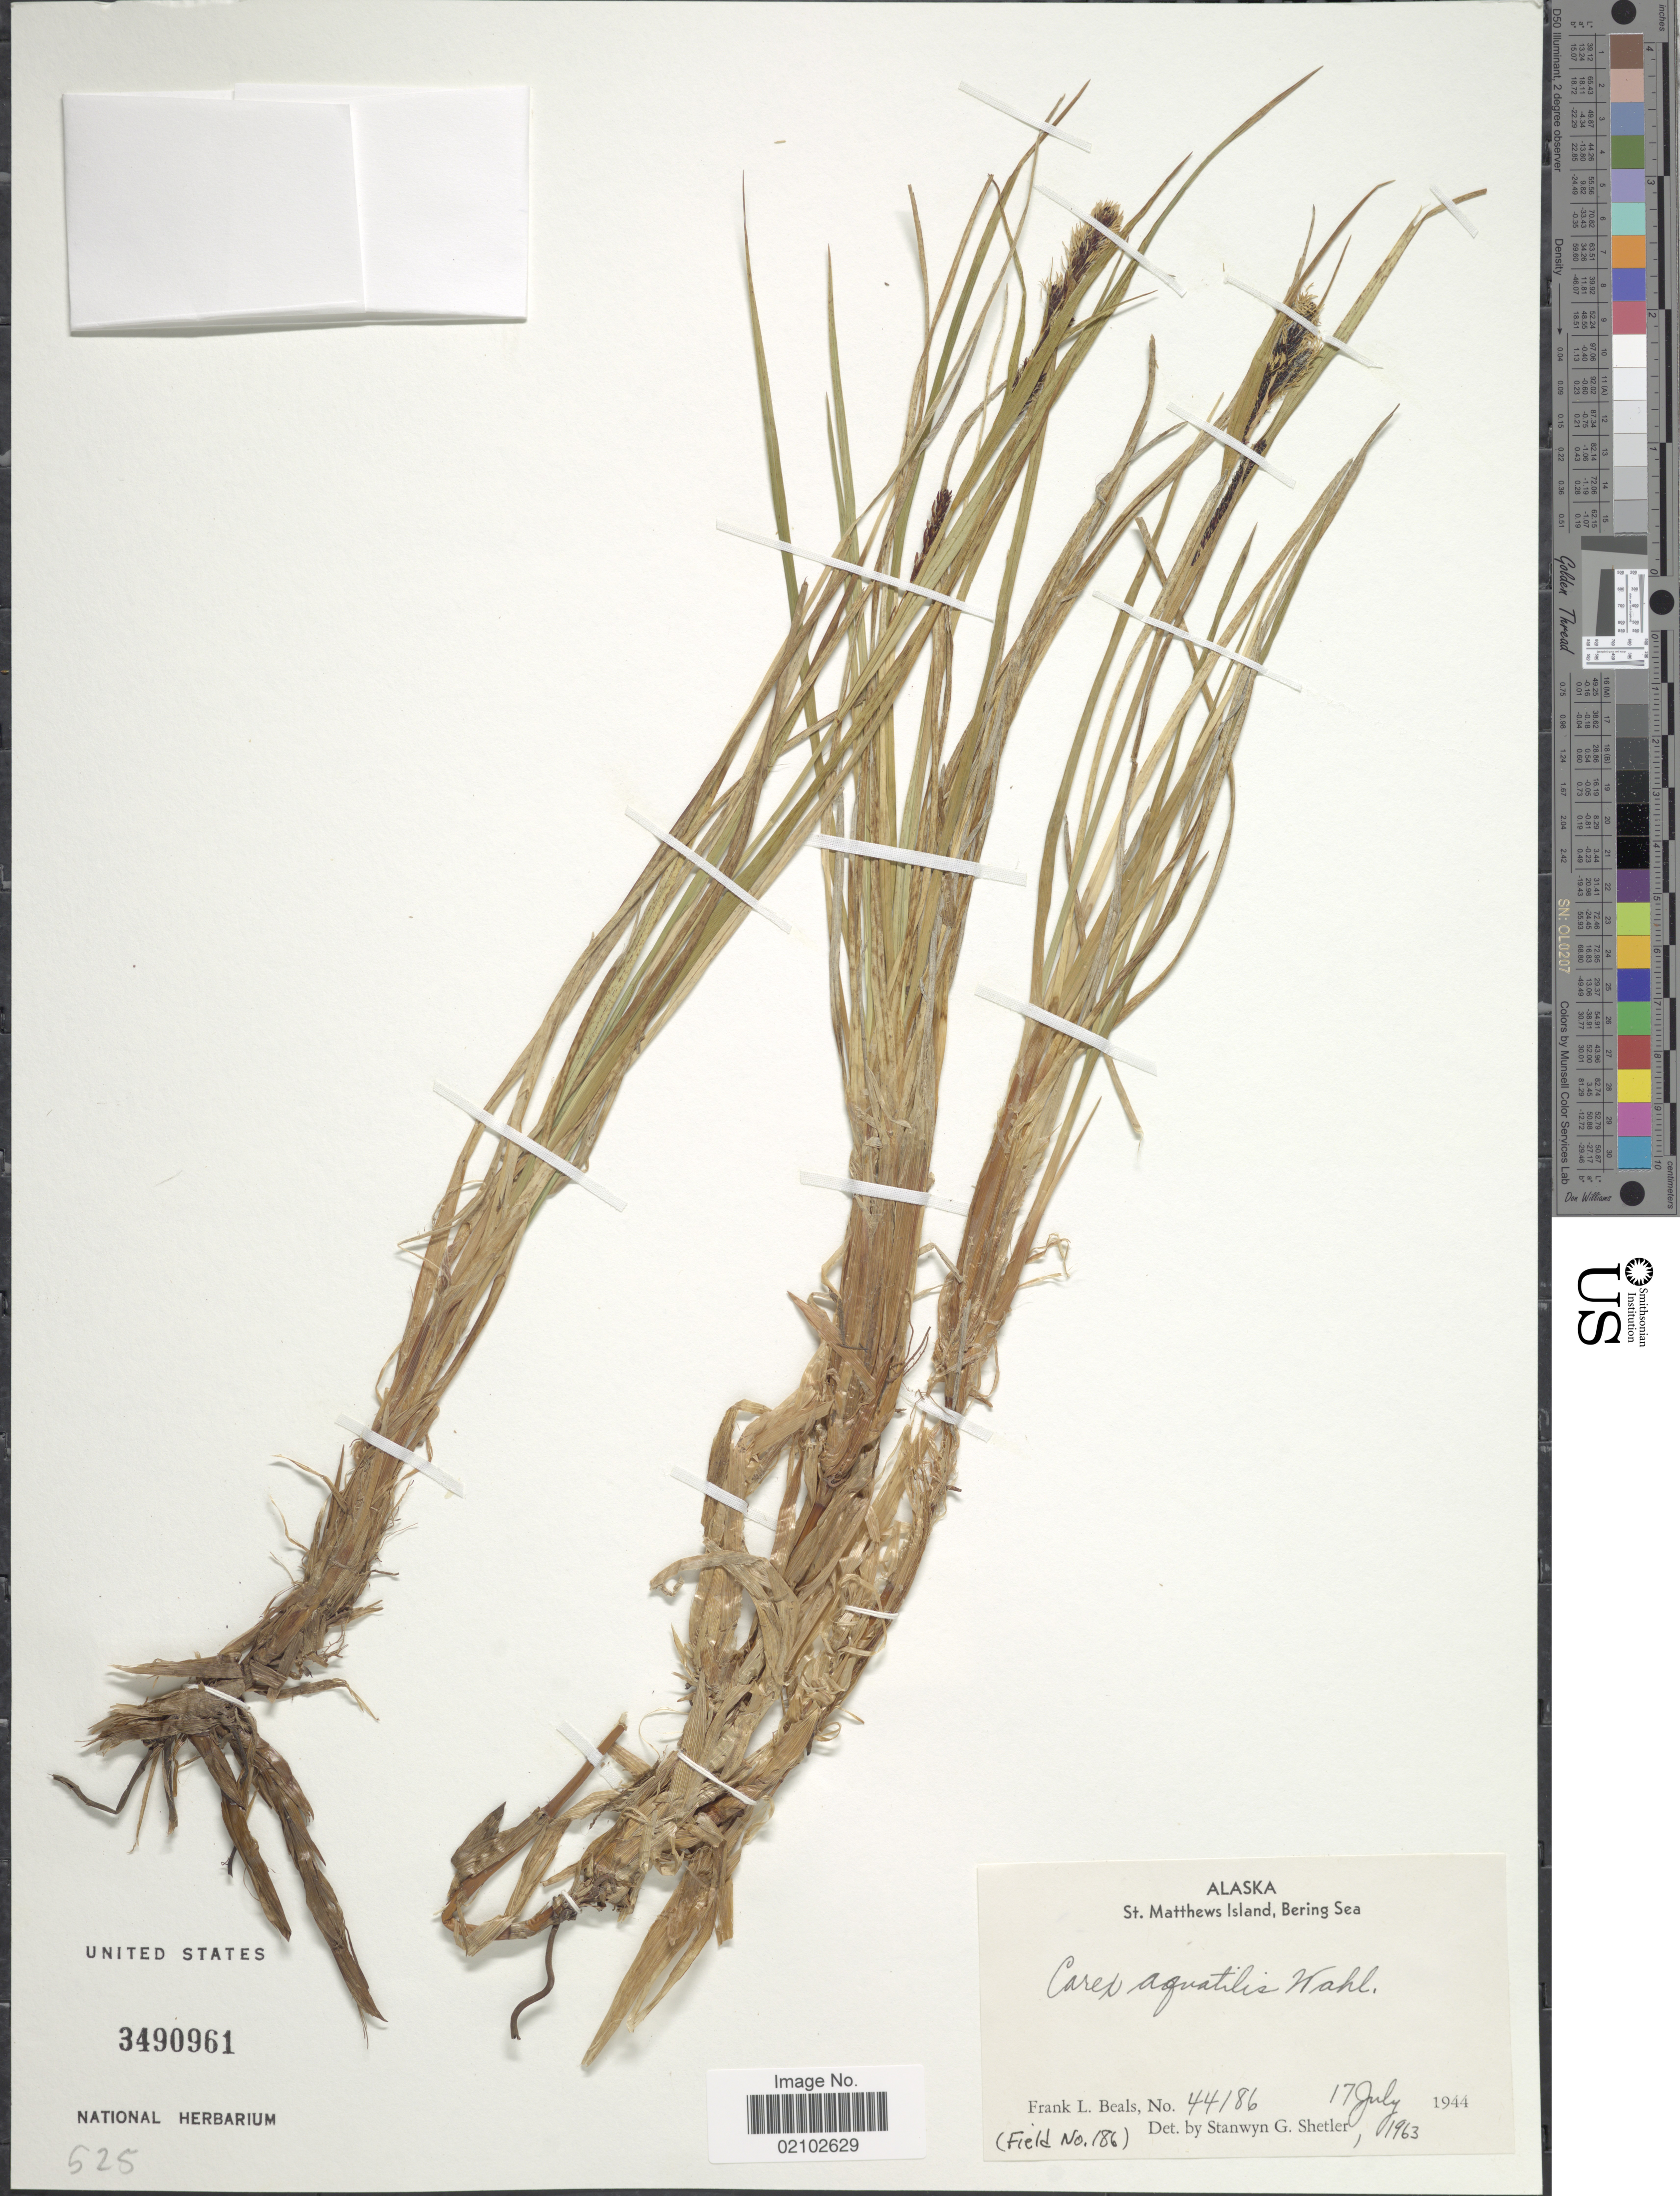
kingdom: Plantae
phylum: Tracheophyta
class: Liliopsida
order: Poales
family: Cyperaceae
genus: Carex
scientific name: Carex aquatilis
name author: Wahlenb.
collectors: F. Beals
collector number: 44186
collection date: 1944-07-17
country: United States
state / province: Alaska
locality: St. Matthews Island, Bering Strait.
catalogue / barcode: US 3490961